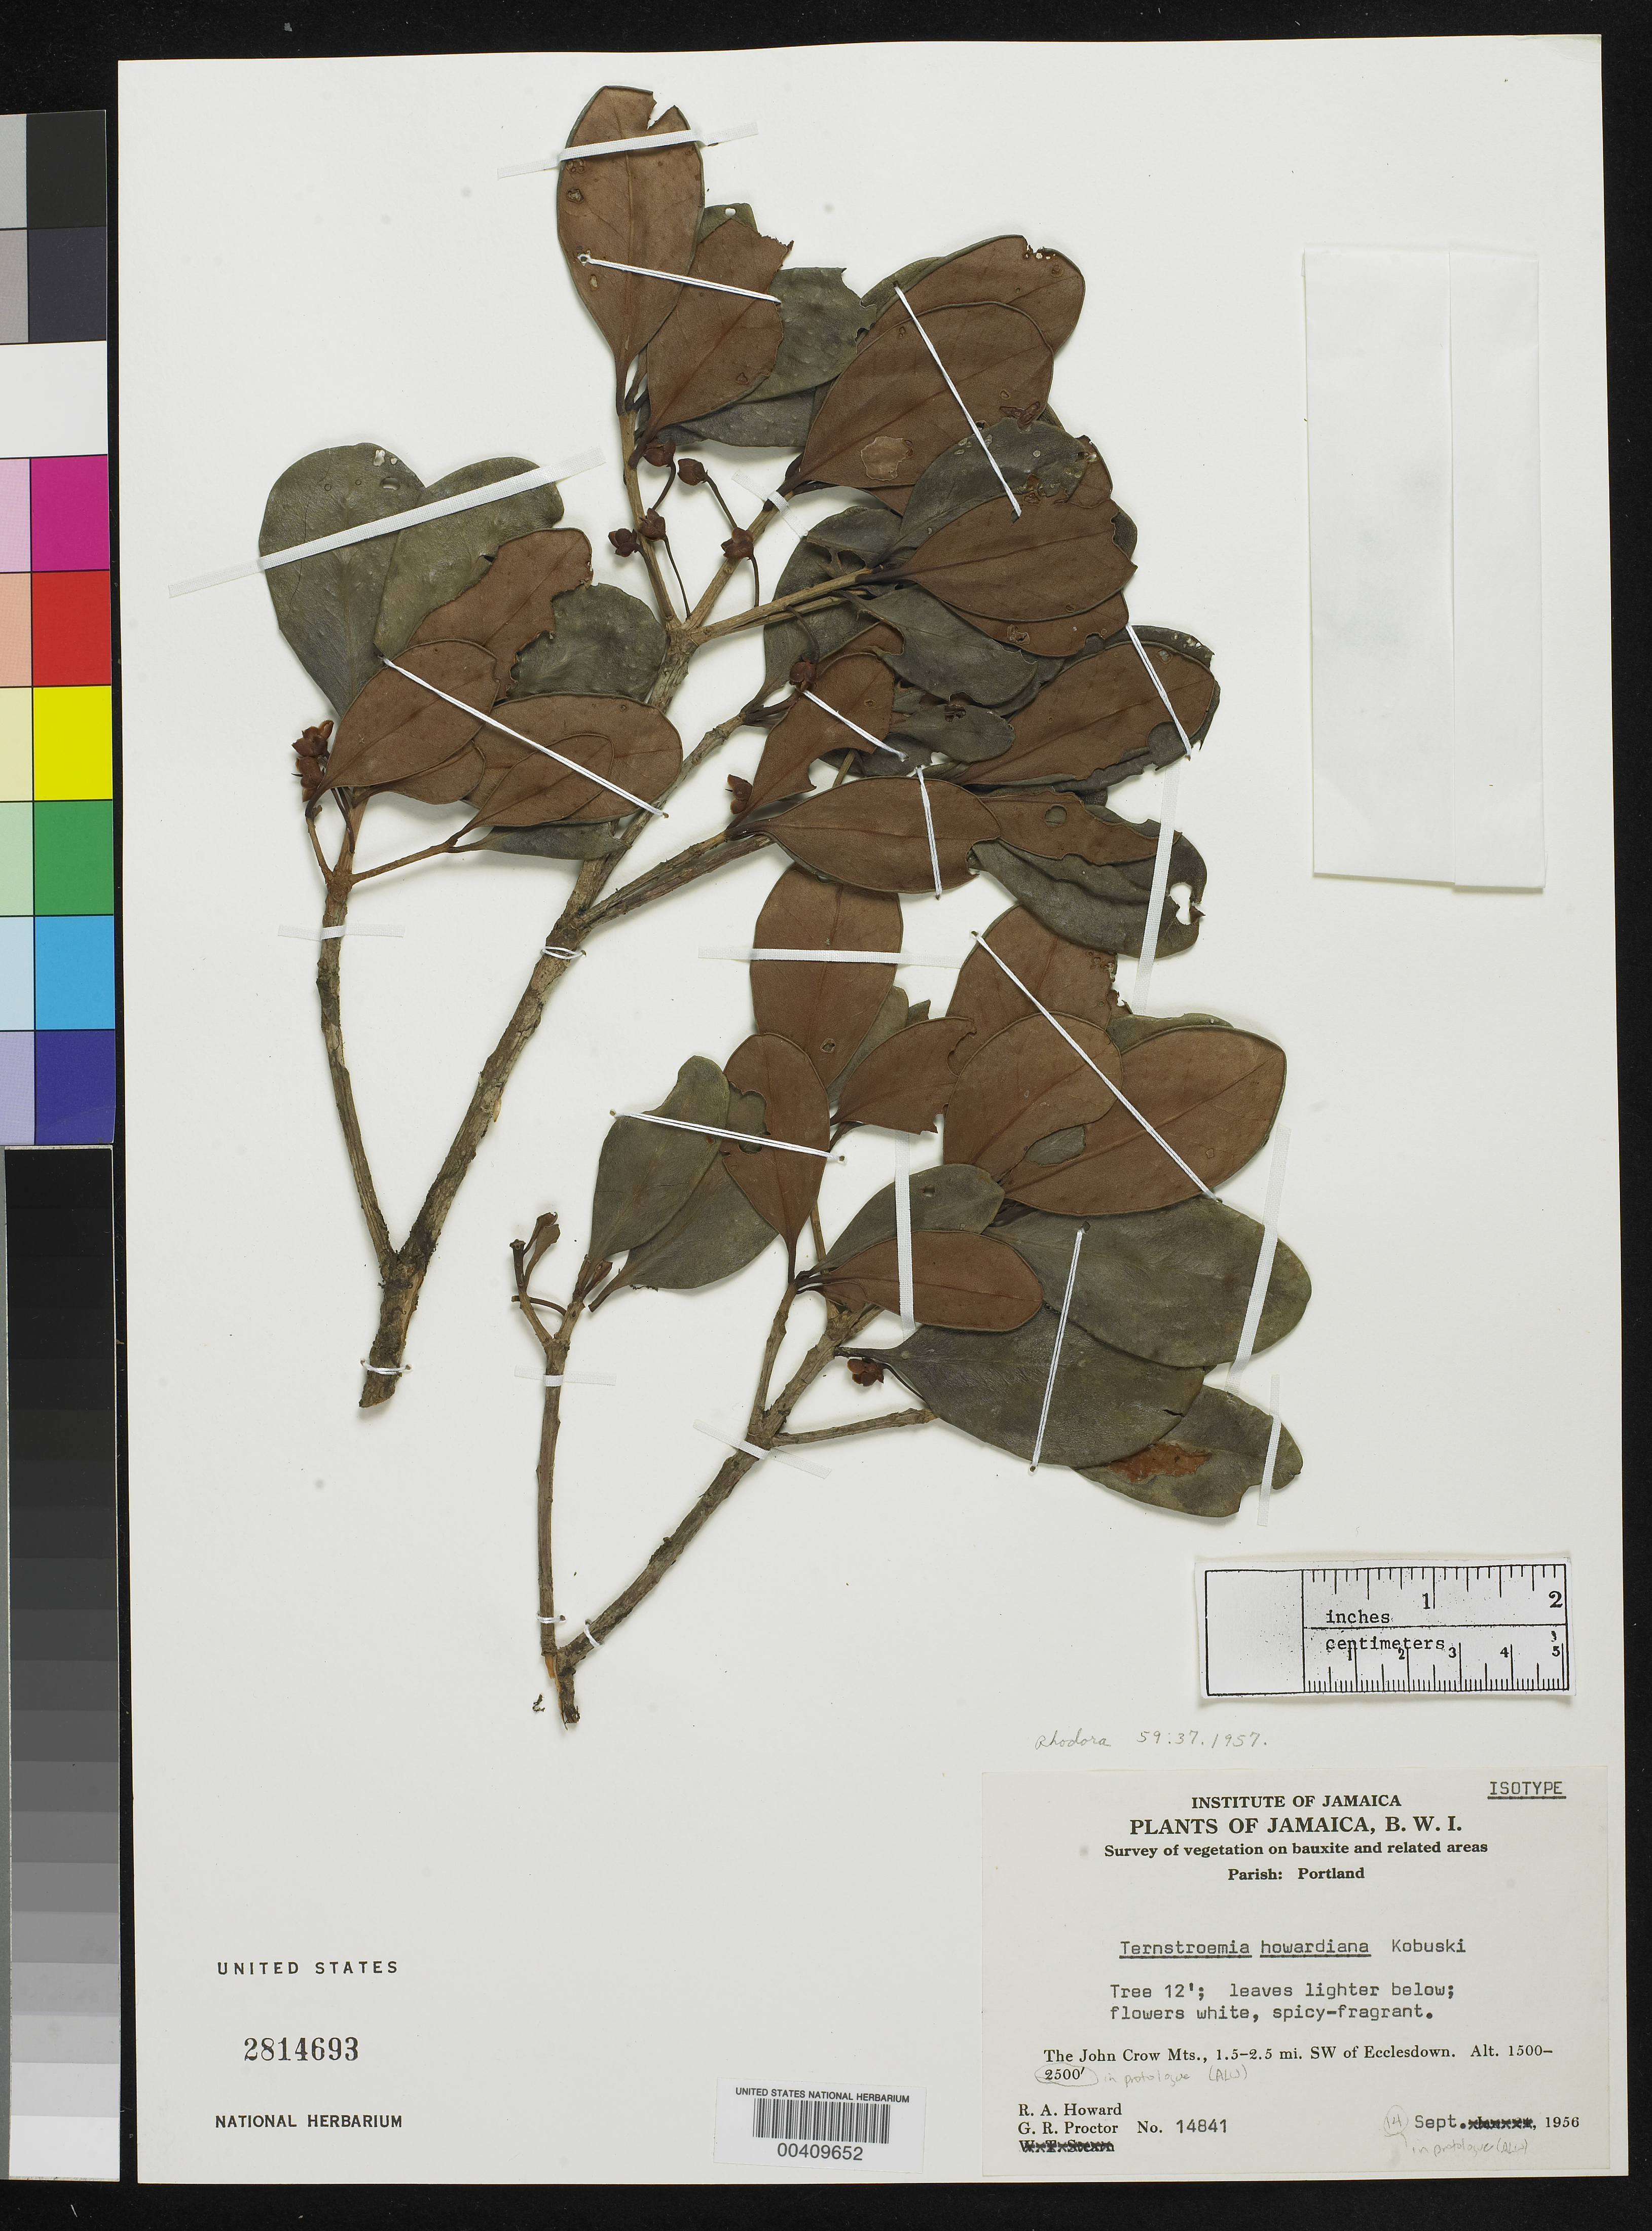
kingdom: Plantae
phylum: Tracheophyta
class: Magnoliopsida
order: Ericales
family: Pentaphylacaceae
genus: Ternstroemia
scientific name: Ternstroemia howardiana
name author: Kobuski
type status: Isotype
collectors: R. A. Howard & G. R. Proctor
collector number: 14841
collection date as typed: Sep 1956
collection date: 1956-09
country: Jamaica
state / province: Portland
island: Greater Antilles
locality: John Crow Mts., SW of Ecclesdown.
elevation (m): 457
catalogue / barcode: US 2814693